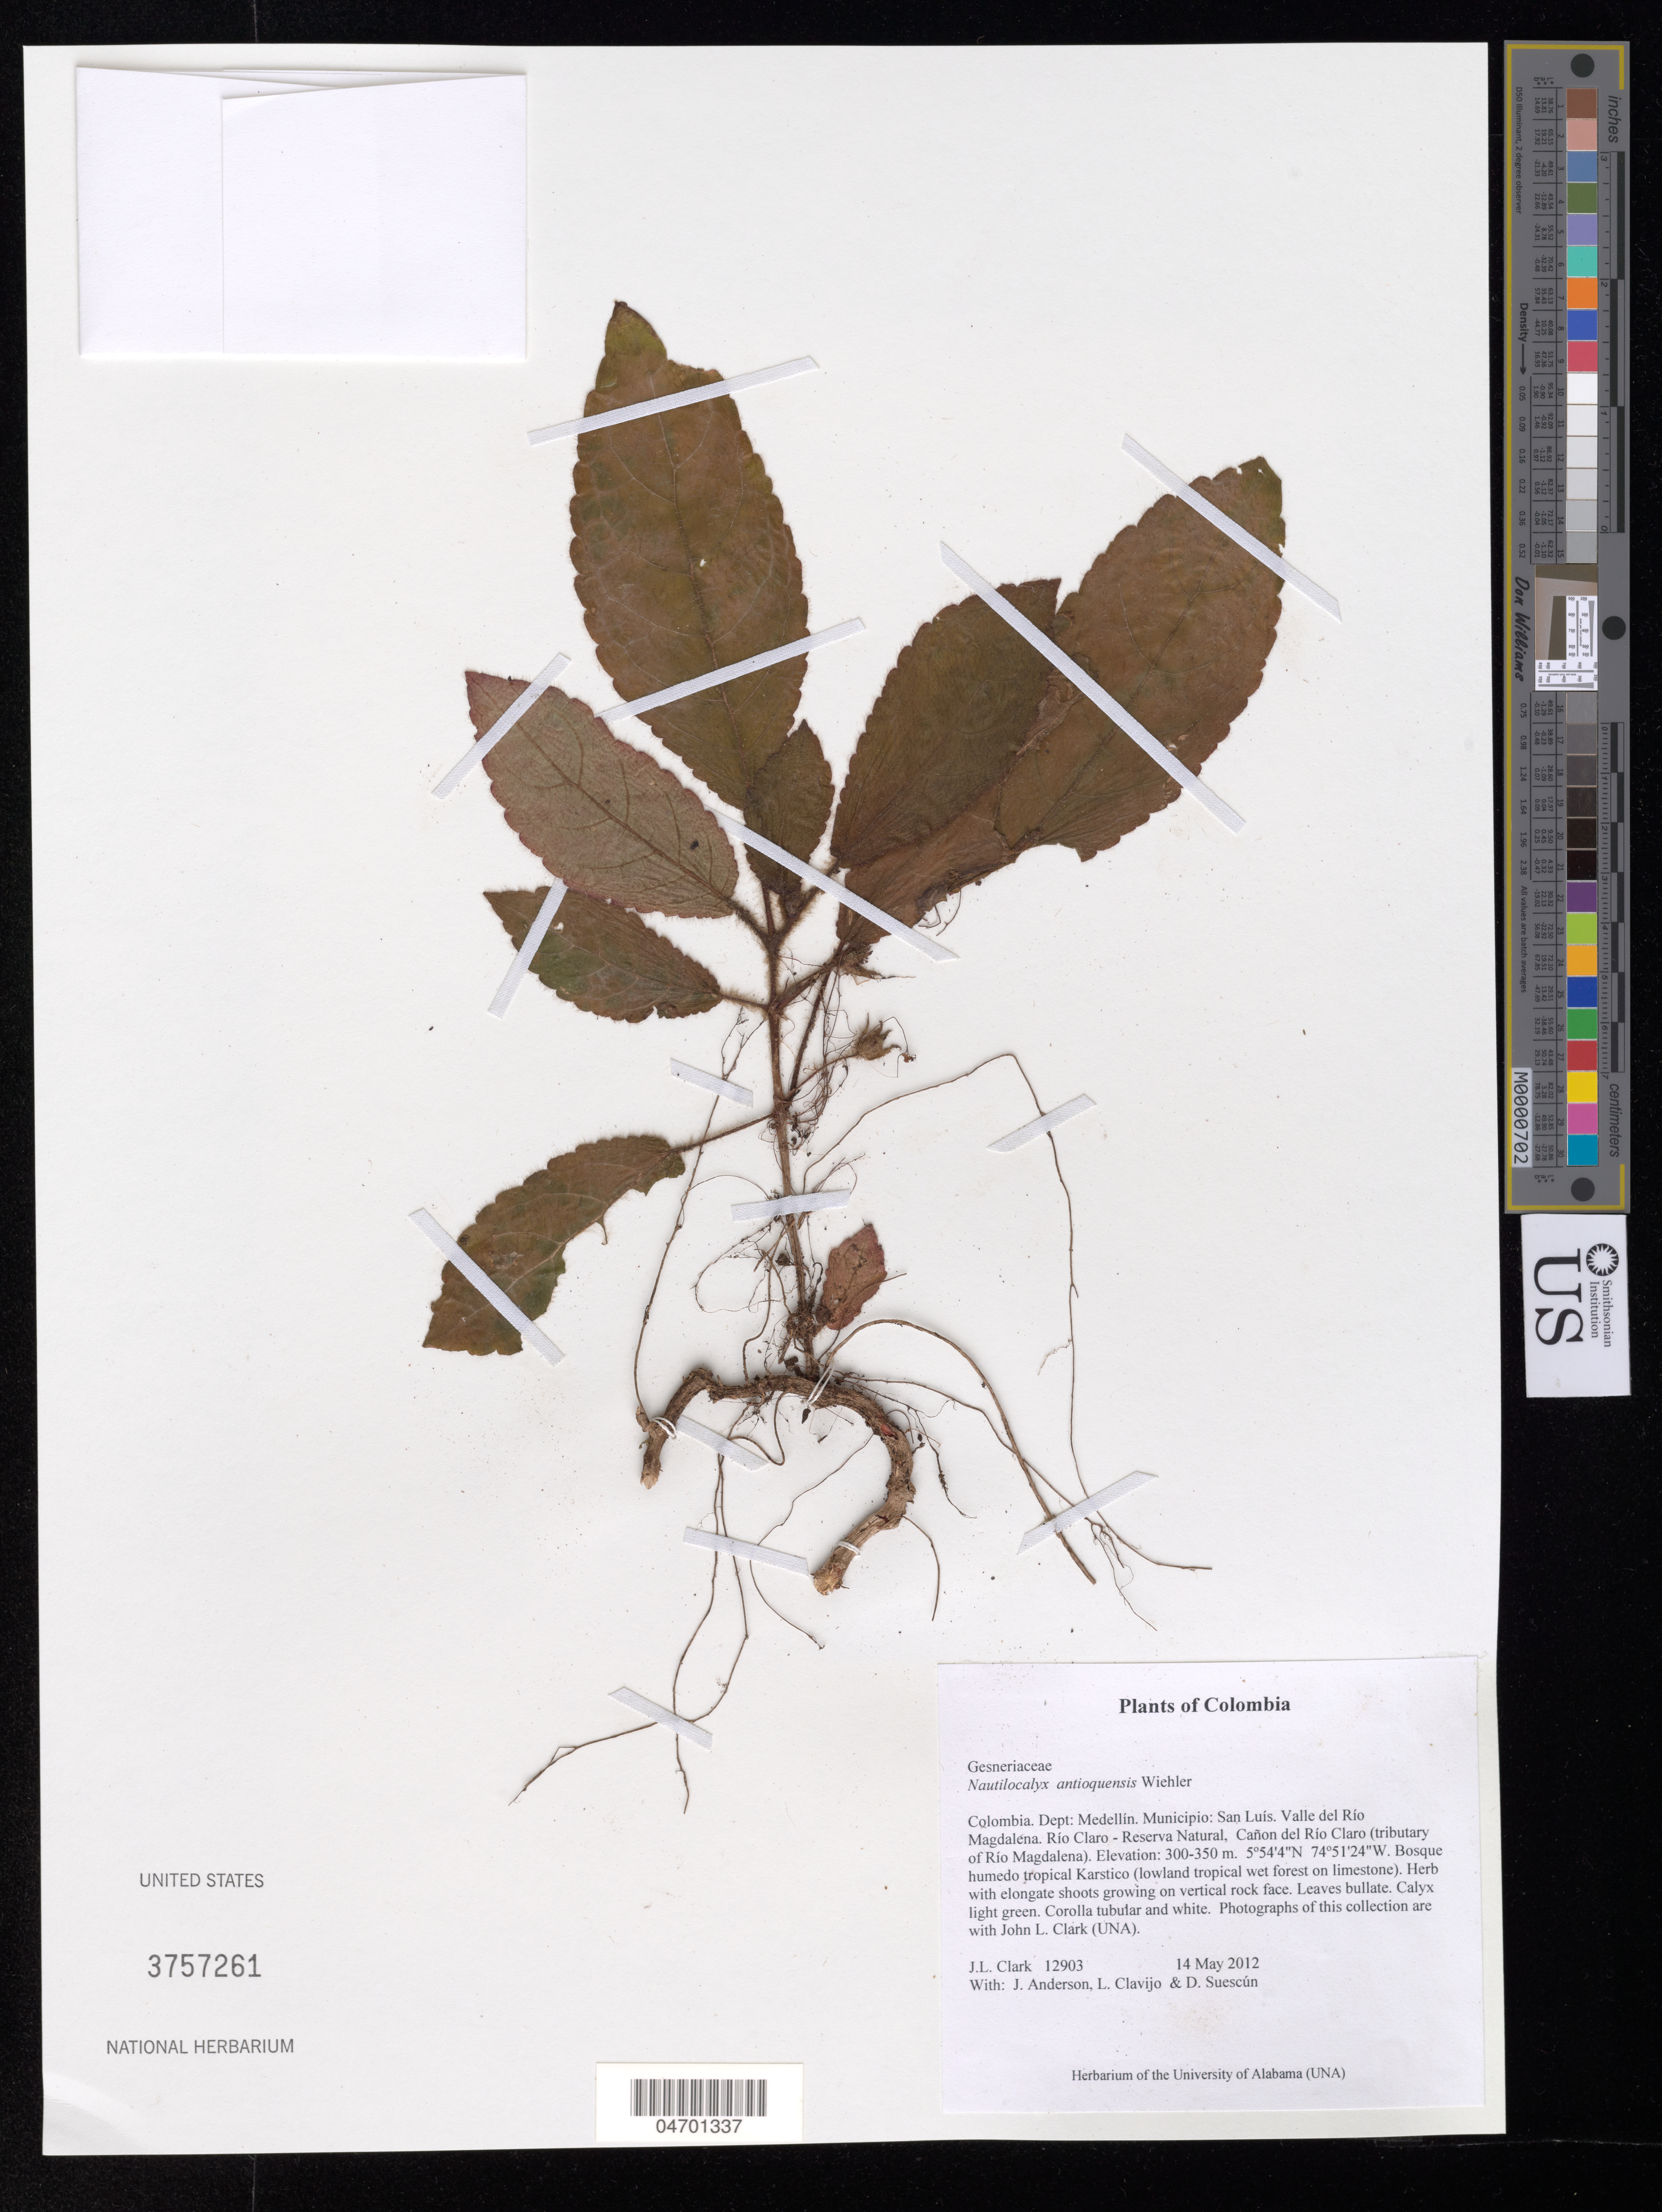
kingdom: Plantae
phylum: Tracheophyta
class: Magnoliopsida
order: Lamiales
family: Gesneriaceae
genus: Nautilocalyx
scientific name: Nautilocalyx antioquensis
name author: Wiehler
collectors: J. L. Clark, J. Anderson, L. Clavijo & D. Suescún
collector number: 12903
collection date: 2012-05-14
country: Colombia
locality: Dept: Medellín. Municipio: San Luis. Valle del Río Magdalena. Río Claro - Reserva Natural. Cañon del Río Claro (tributary of Río Magdalena).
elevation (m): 300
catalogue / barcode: US 3757261